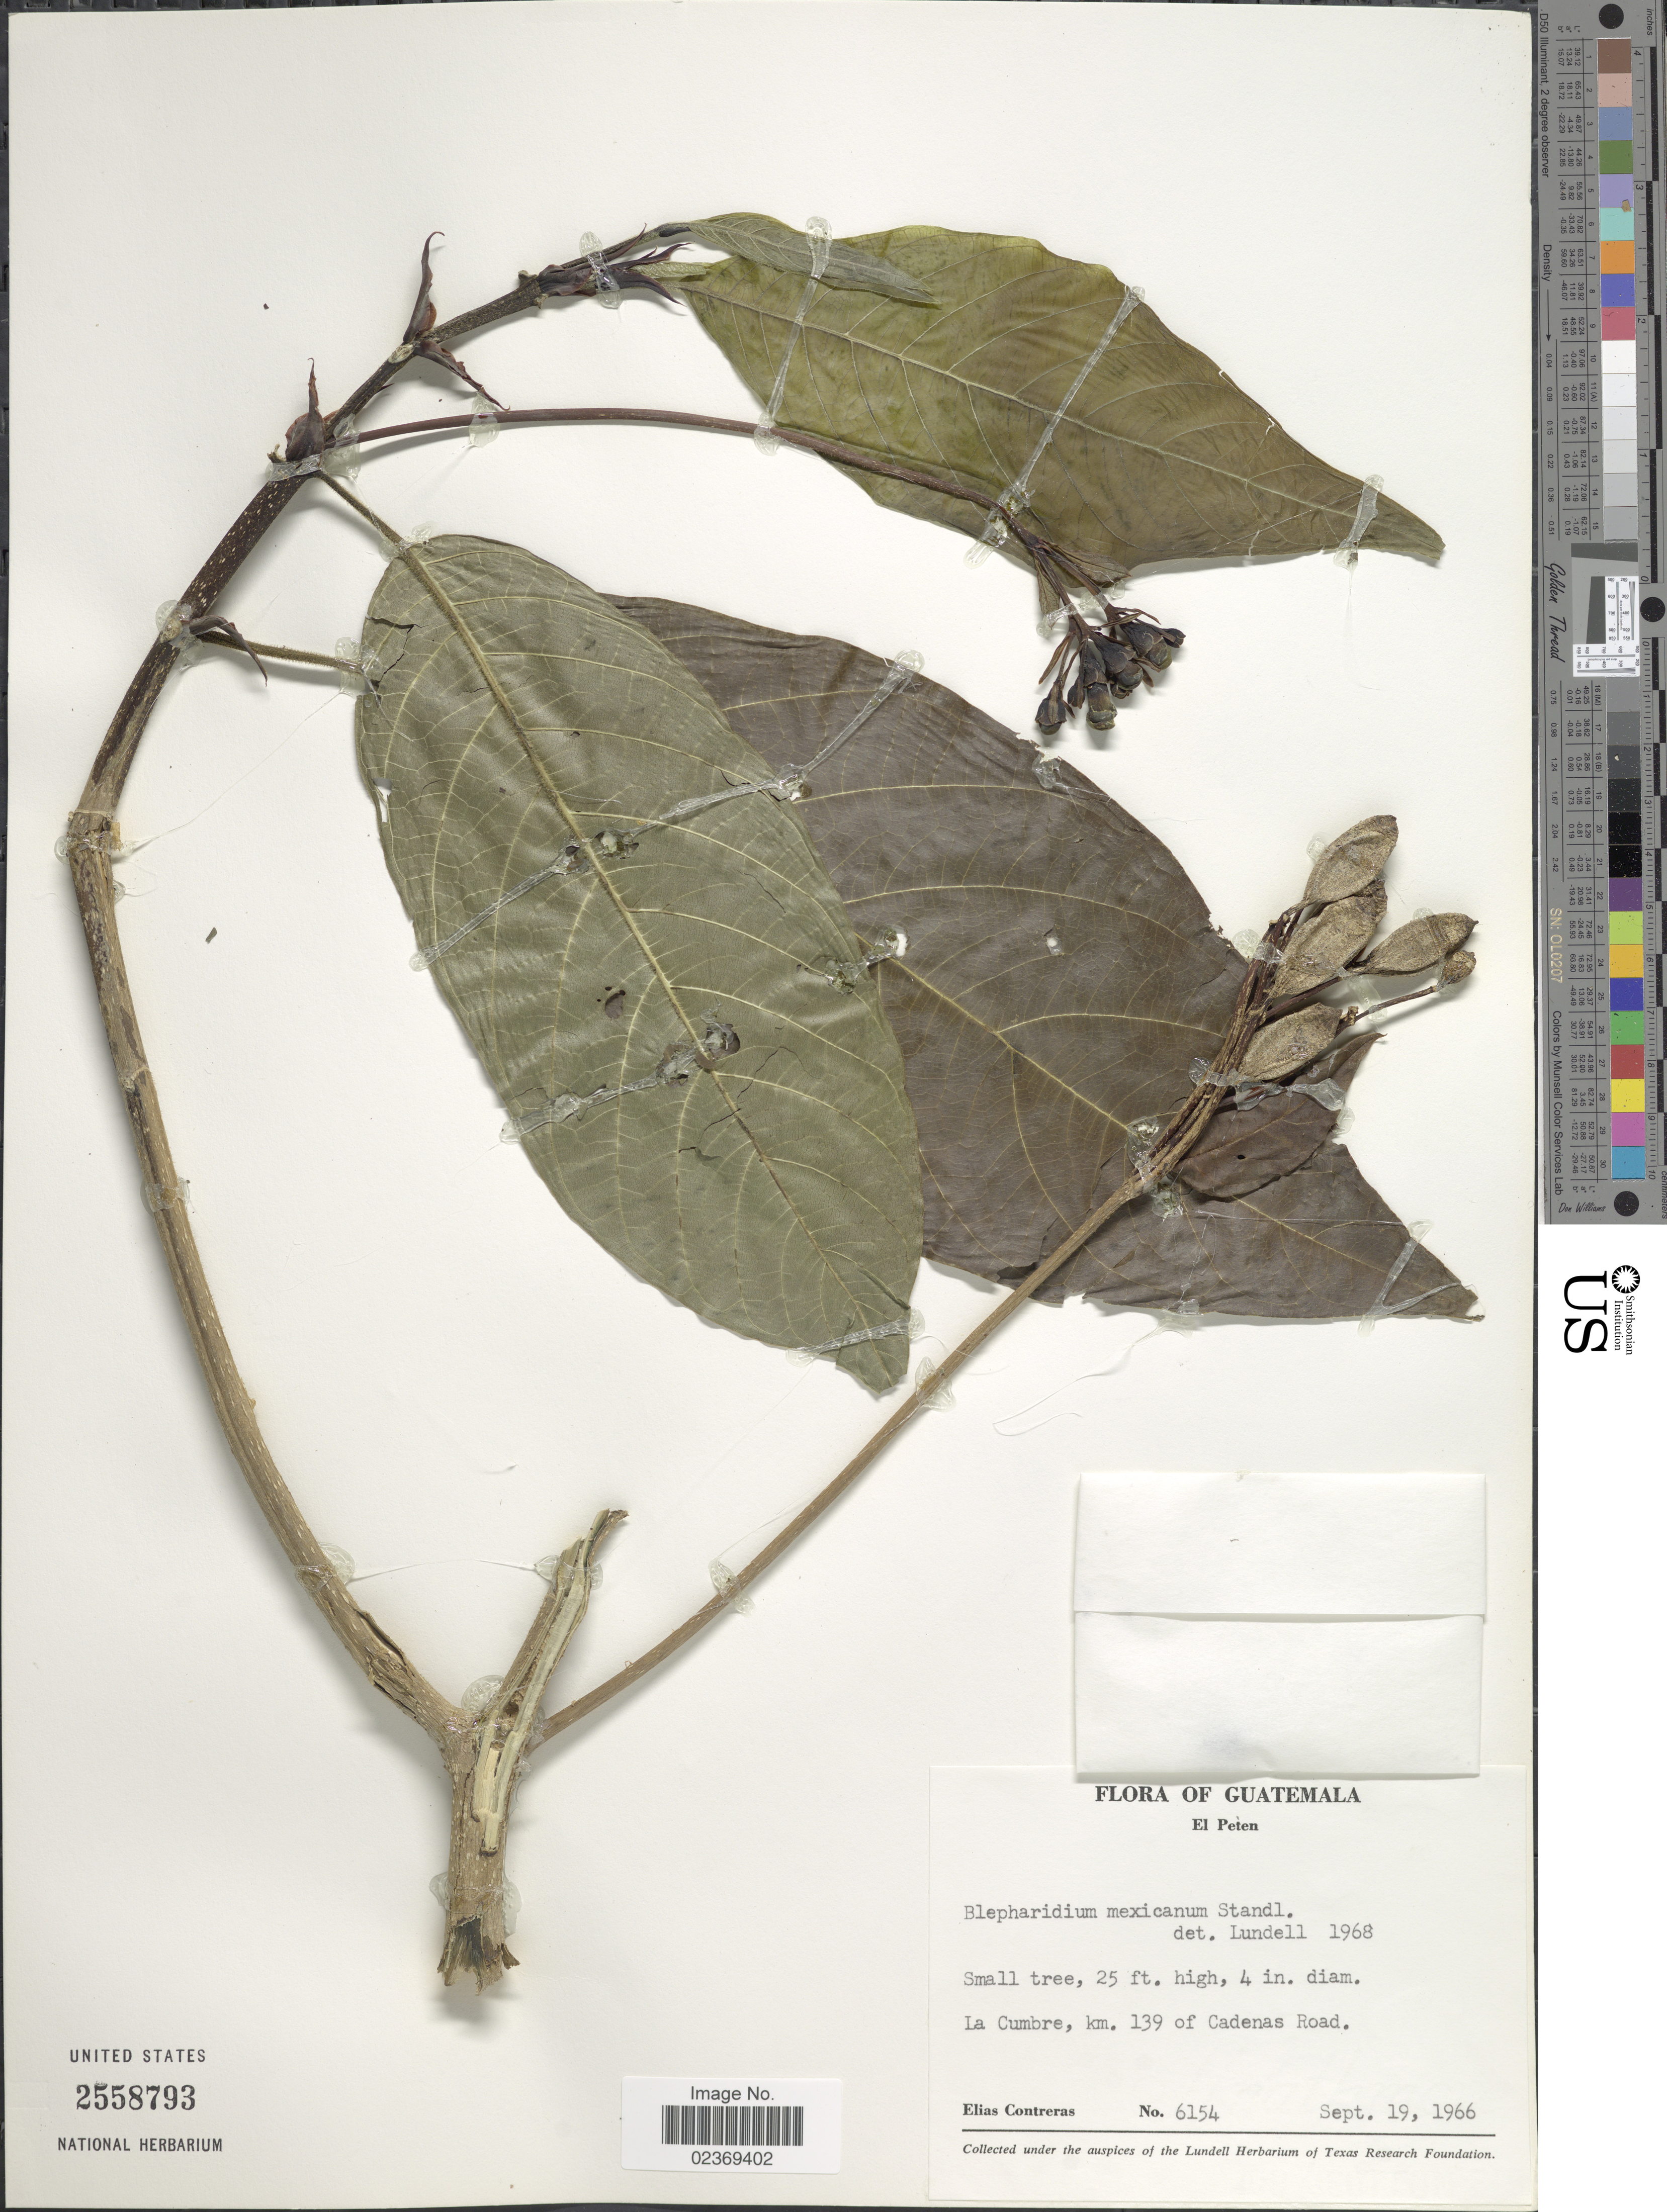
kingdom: Plantae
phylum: Tracheophyta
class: Magnoliopsida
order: Gentianales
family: Rubiaceae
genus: Blepharidium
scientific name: Blepharidium mexicanum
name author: Standl.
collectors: E. Contreras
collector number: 6154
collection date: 1966-09-19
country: Guatemala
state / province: El Petén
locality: La Cumbre, km. 139 of Cadenas Road.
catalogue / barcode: US 2558793